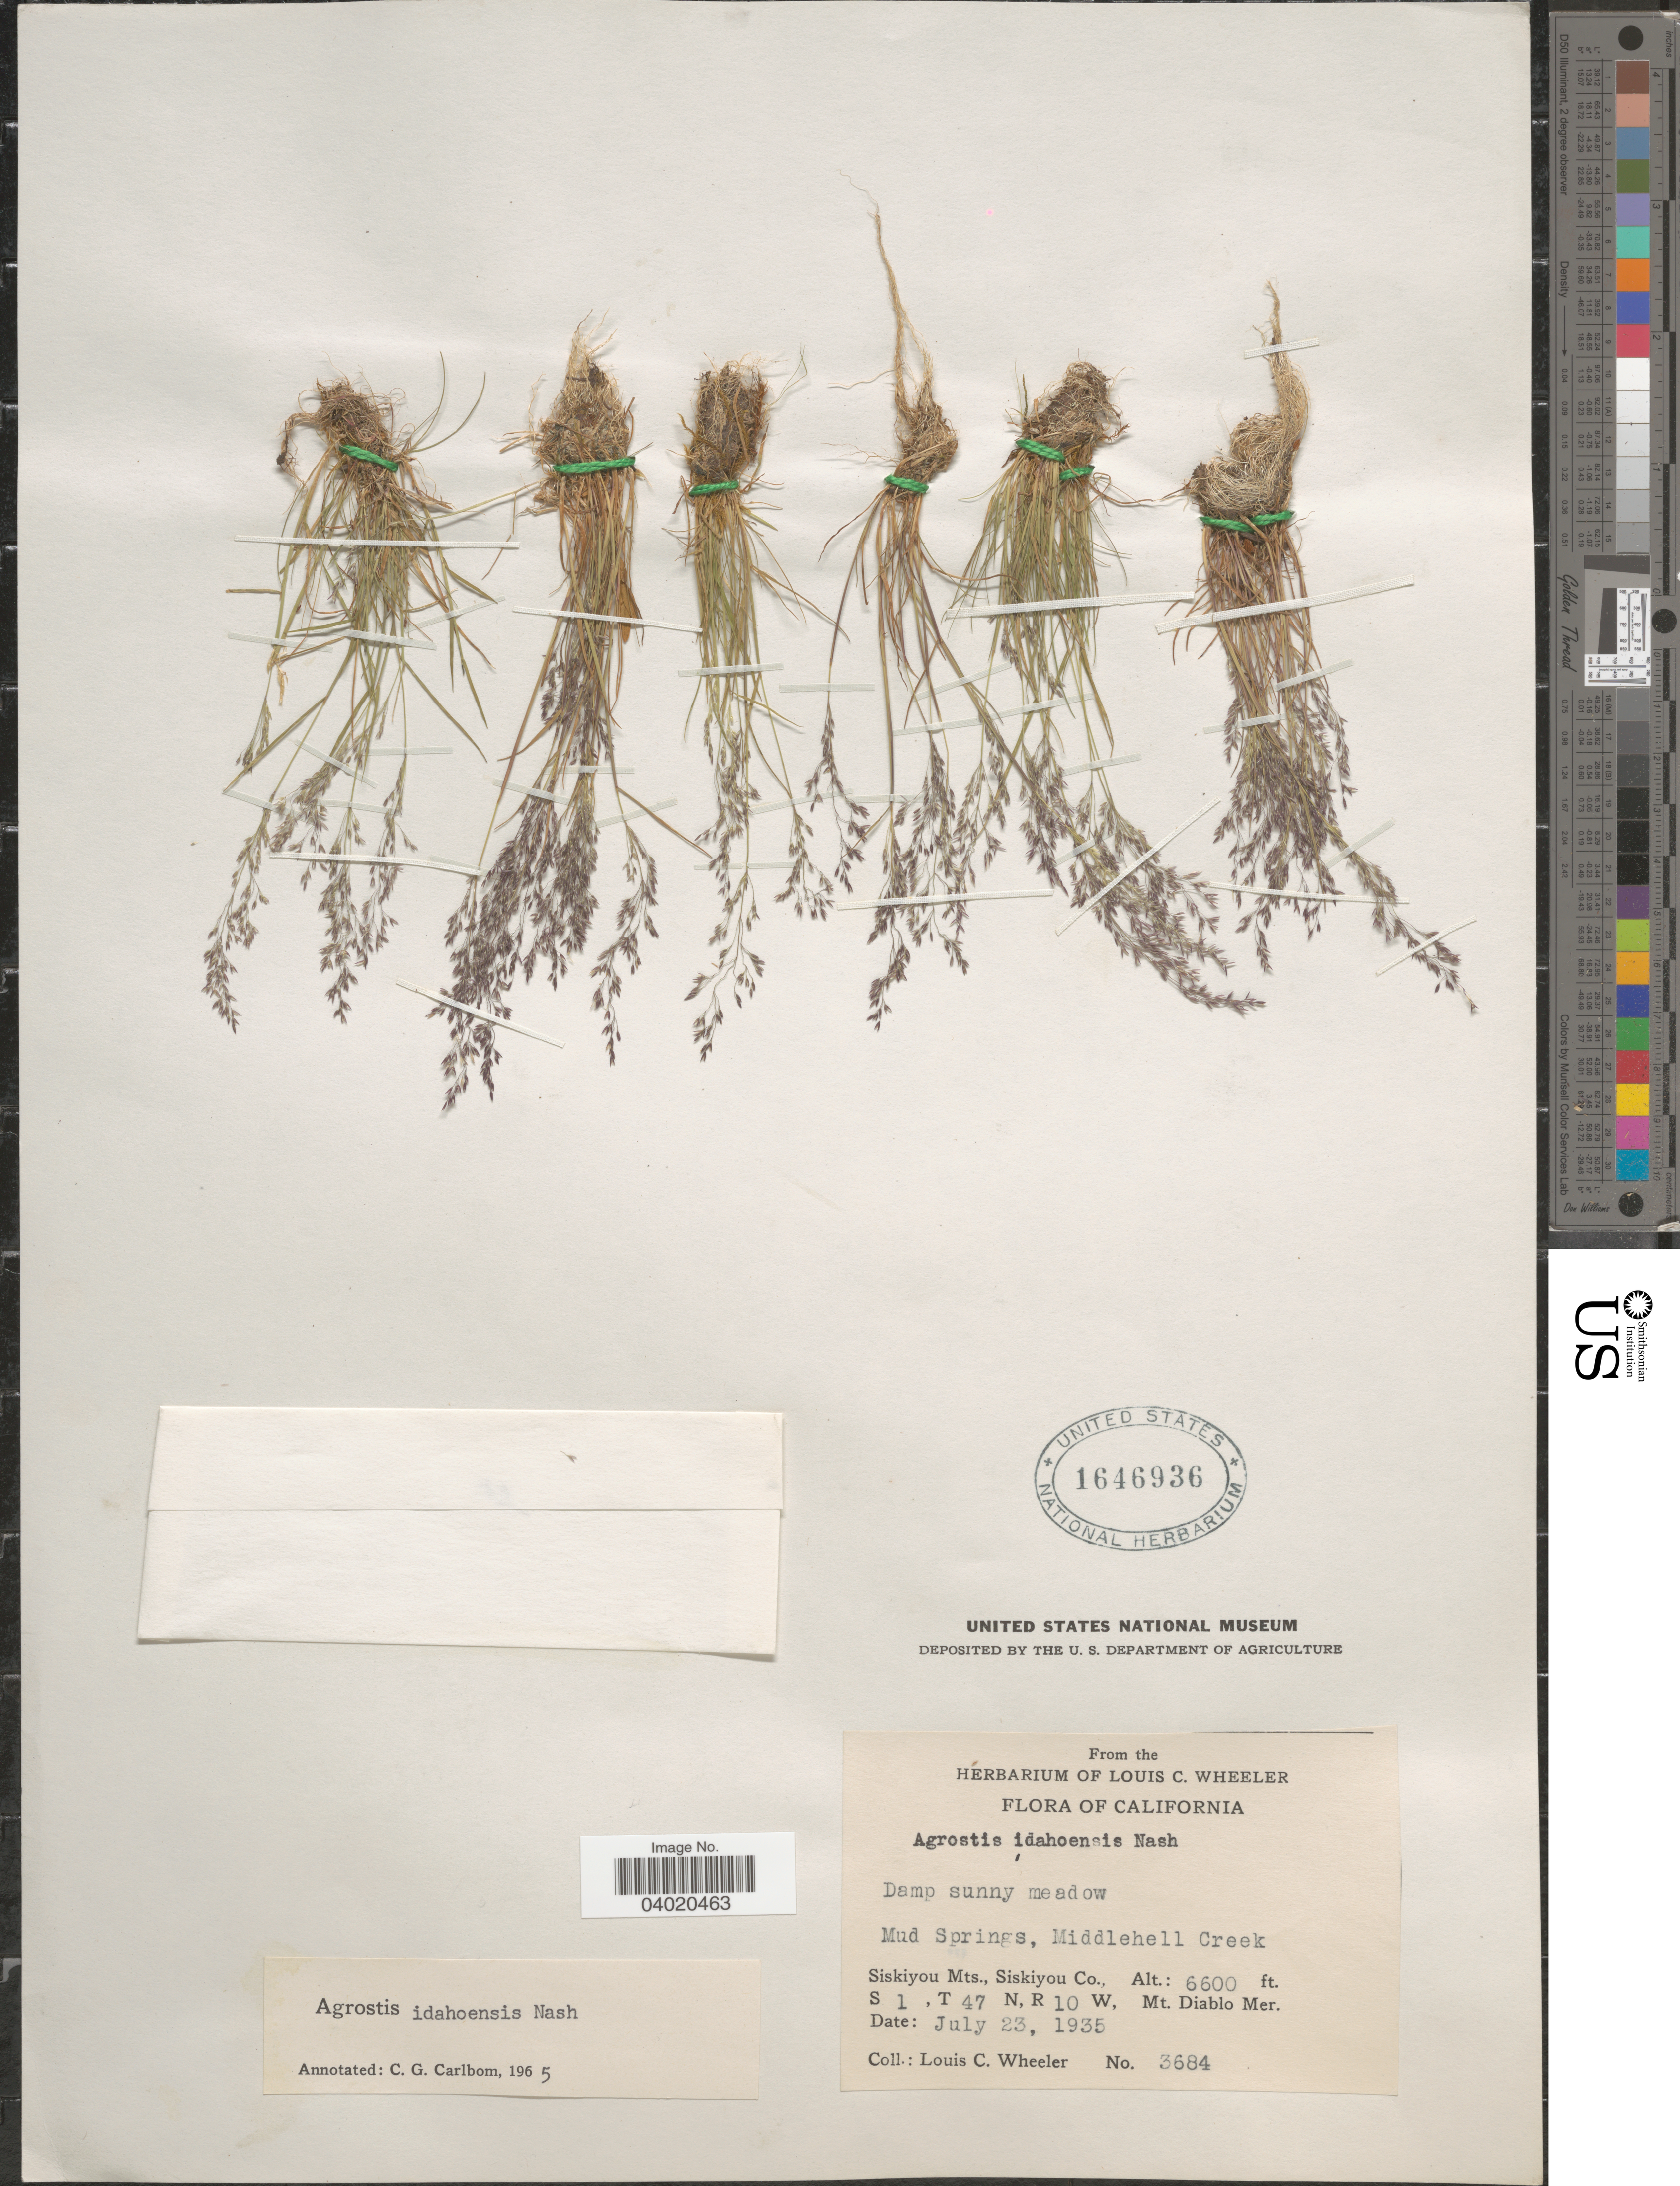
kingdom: Plantae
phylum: Tracheophyta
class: Liliopsida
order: Poales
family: Poaceae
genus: Agrostis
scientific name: Agrostis idahoensis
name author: Nash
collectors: L. C. Wheeler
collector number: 3684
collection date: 1935-07-23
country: United States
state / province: California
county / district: Siskiyou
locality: Mud Springs, Middlehell Creek. Siskiyou Mts., Siskiyou Co. S 1, T 47 N, R 10 W, Mt. Diablo Mer.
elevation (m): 2012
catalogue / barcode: US 1646936